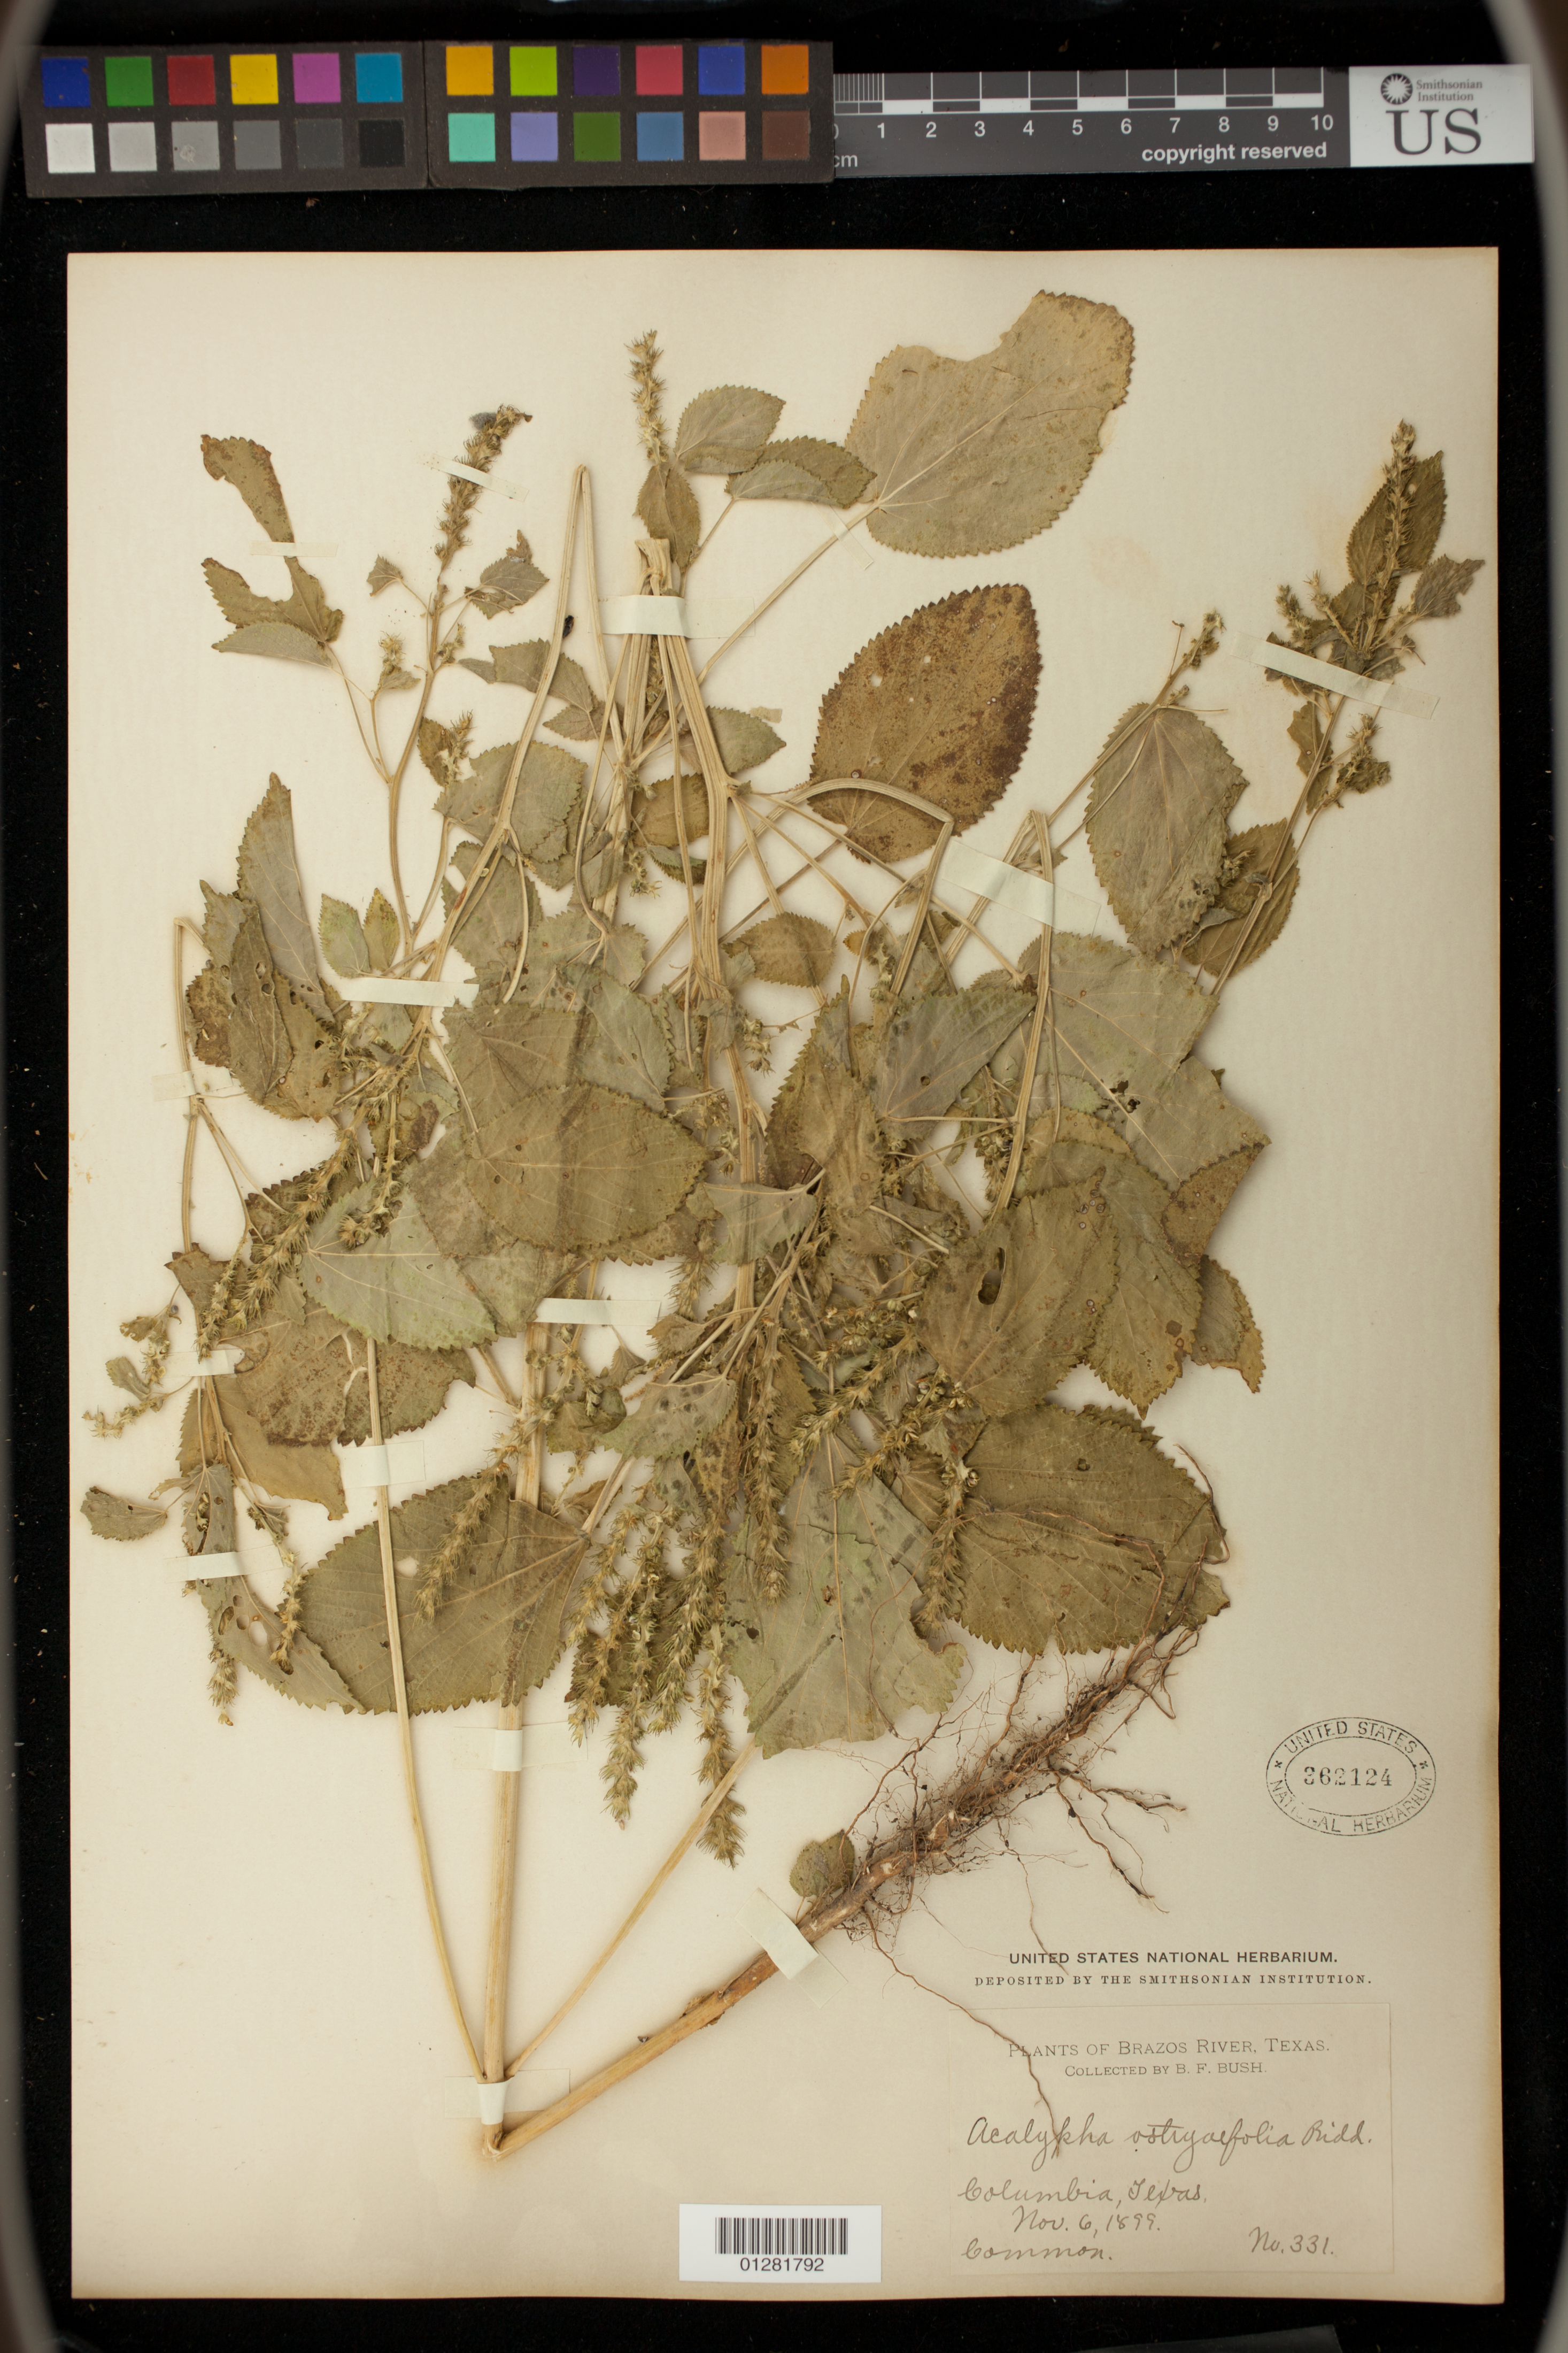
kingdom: Plantae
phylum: Tracheophyta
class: Magnoliopsida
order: Malpighiales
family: Euphorbiaceae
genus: Acalypha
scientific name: Acalypha ostryifolia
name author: Ridd.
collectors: B. F. Bush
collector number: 331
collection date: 1899-11-06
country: United States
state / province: Texas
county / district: Brazoria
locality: Brazos River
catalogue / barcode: US 362124